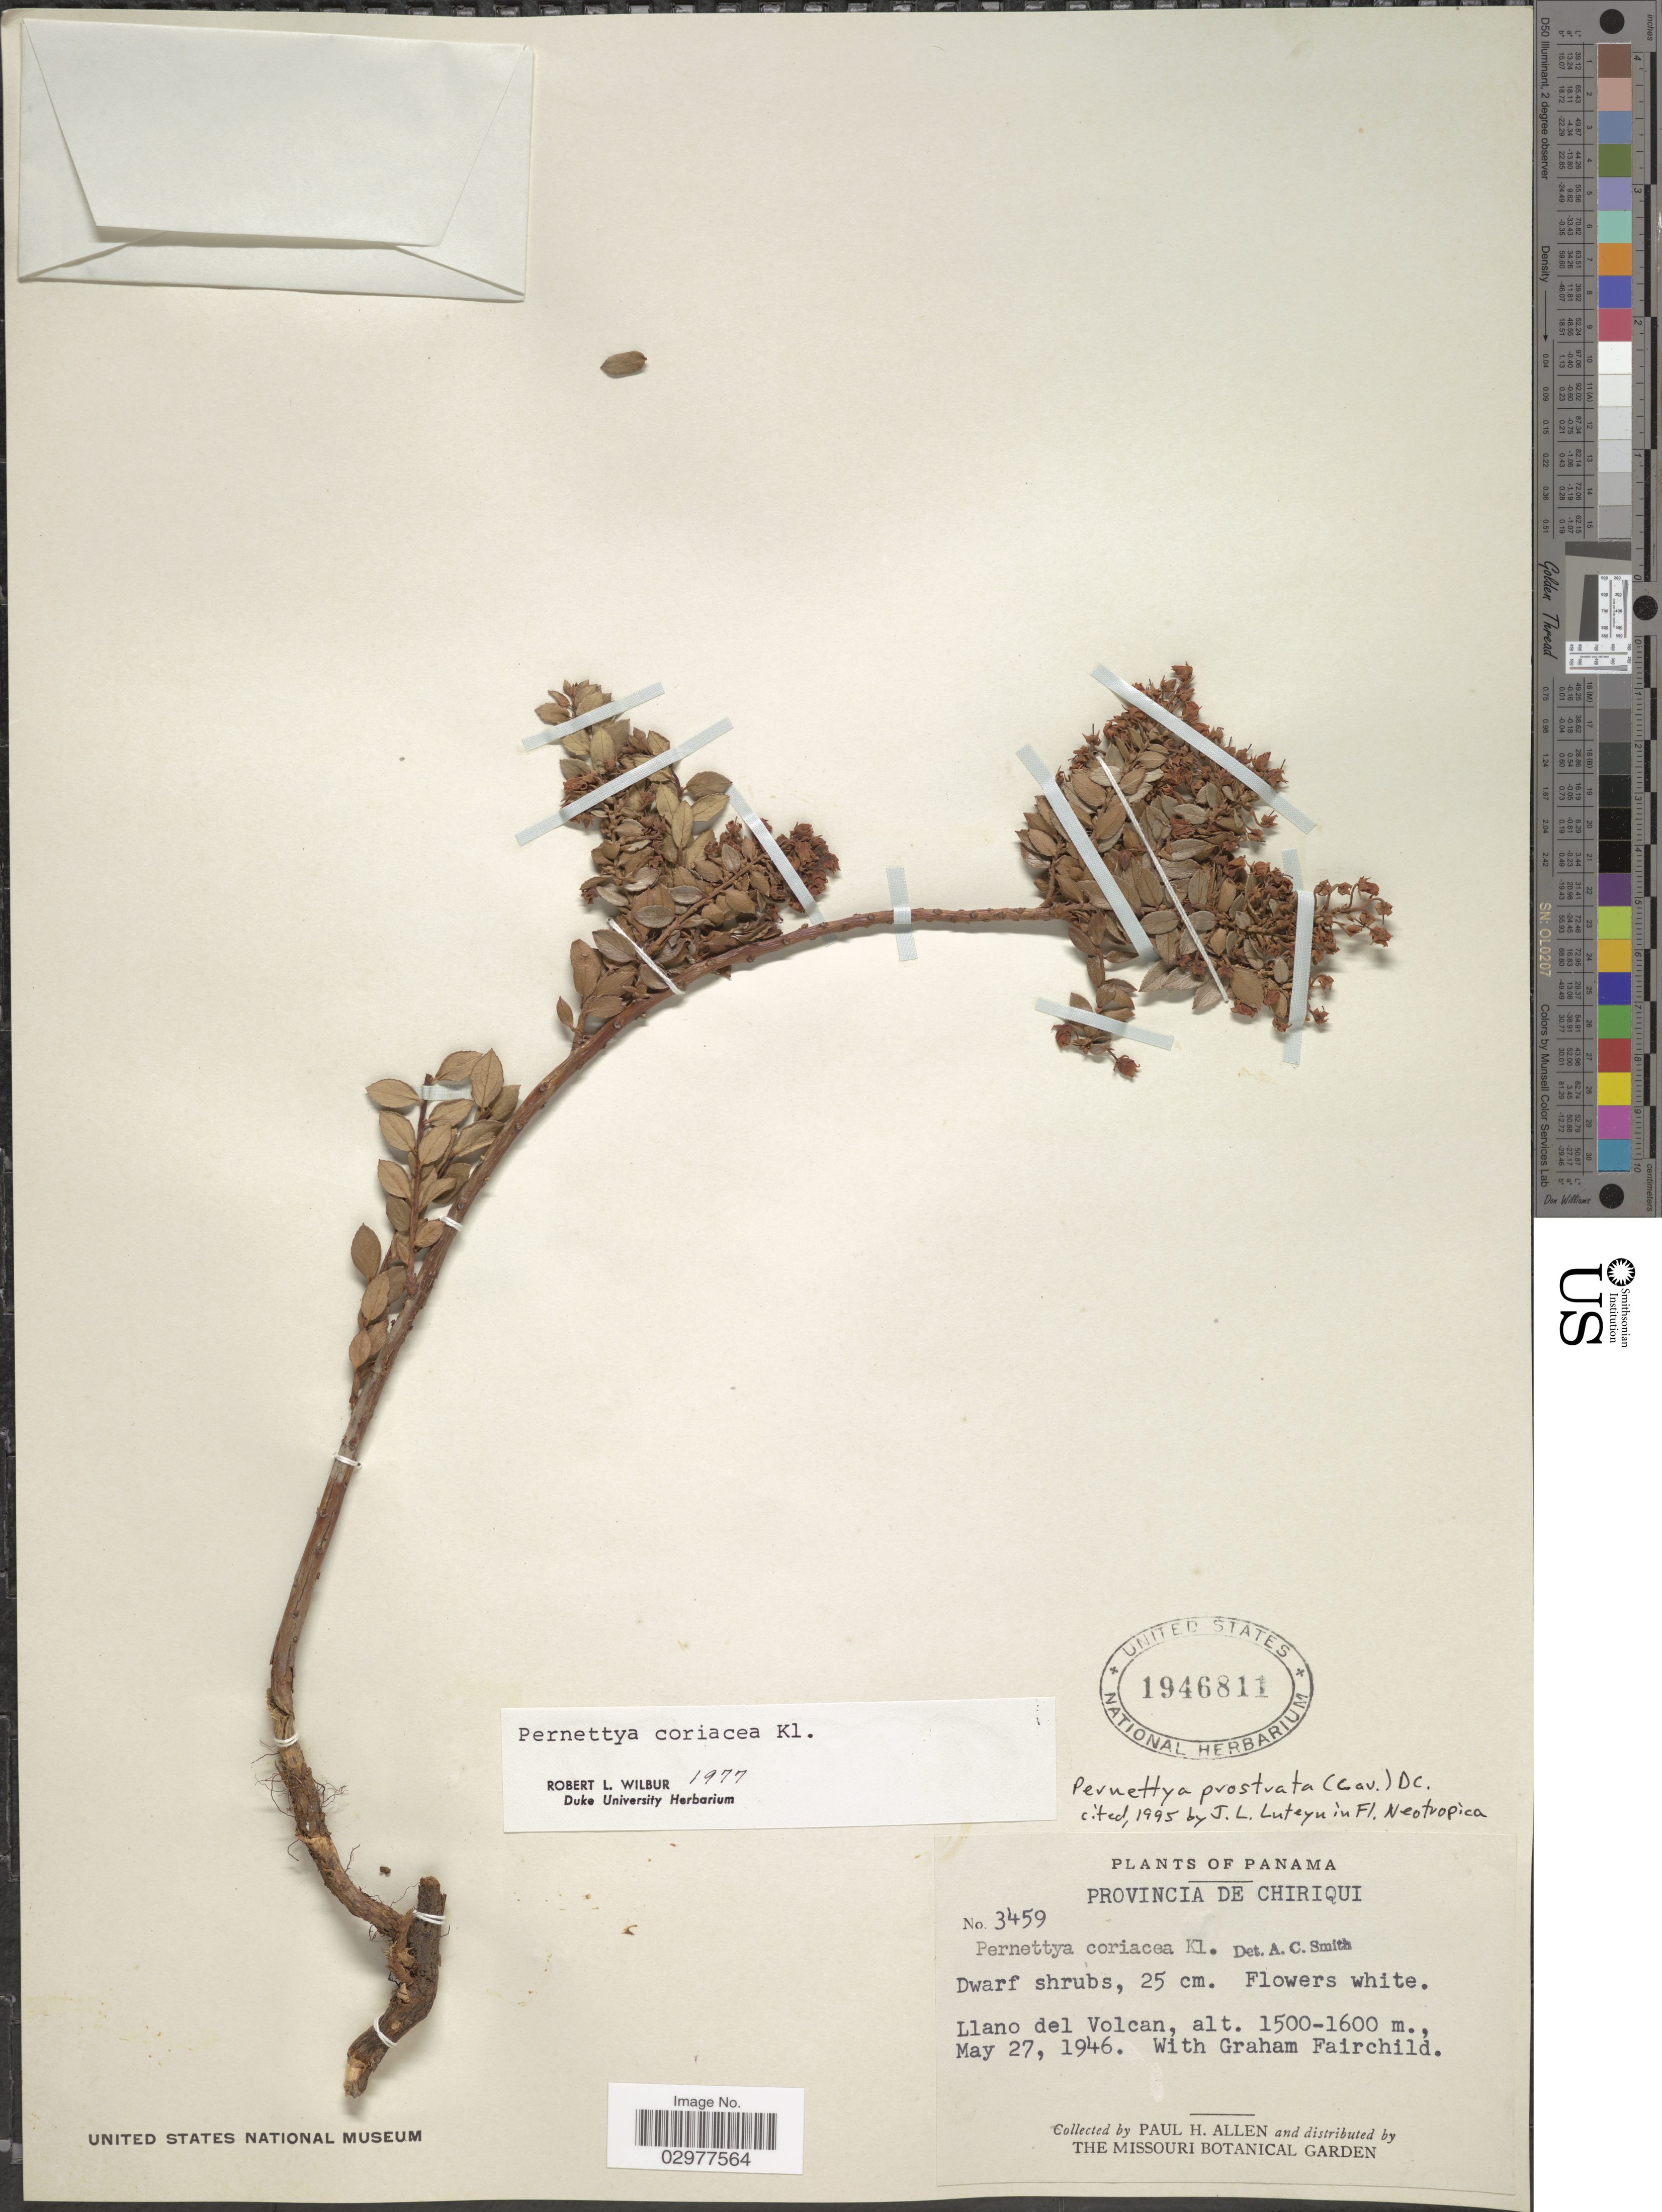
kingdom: Plantae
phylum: Tracheophyta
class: Magnoliopsida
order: Ericales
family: Ericaceae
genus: Pernettya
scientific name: Pernettya prostrata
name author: (Cav.) DC.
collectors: P. H. Allen & G. Fairchild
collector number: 3459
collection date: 1946-05-27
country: Panama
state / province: Chiriqui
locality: Llano del Volcan.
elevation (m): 1500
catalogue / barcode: US 1946811